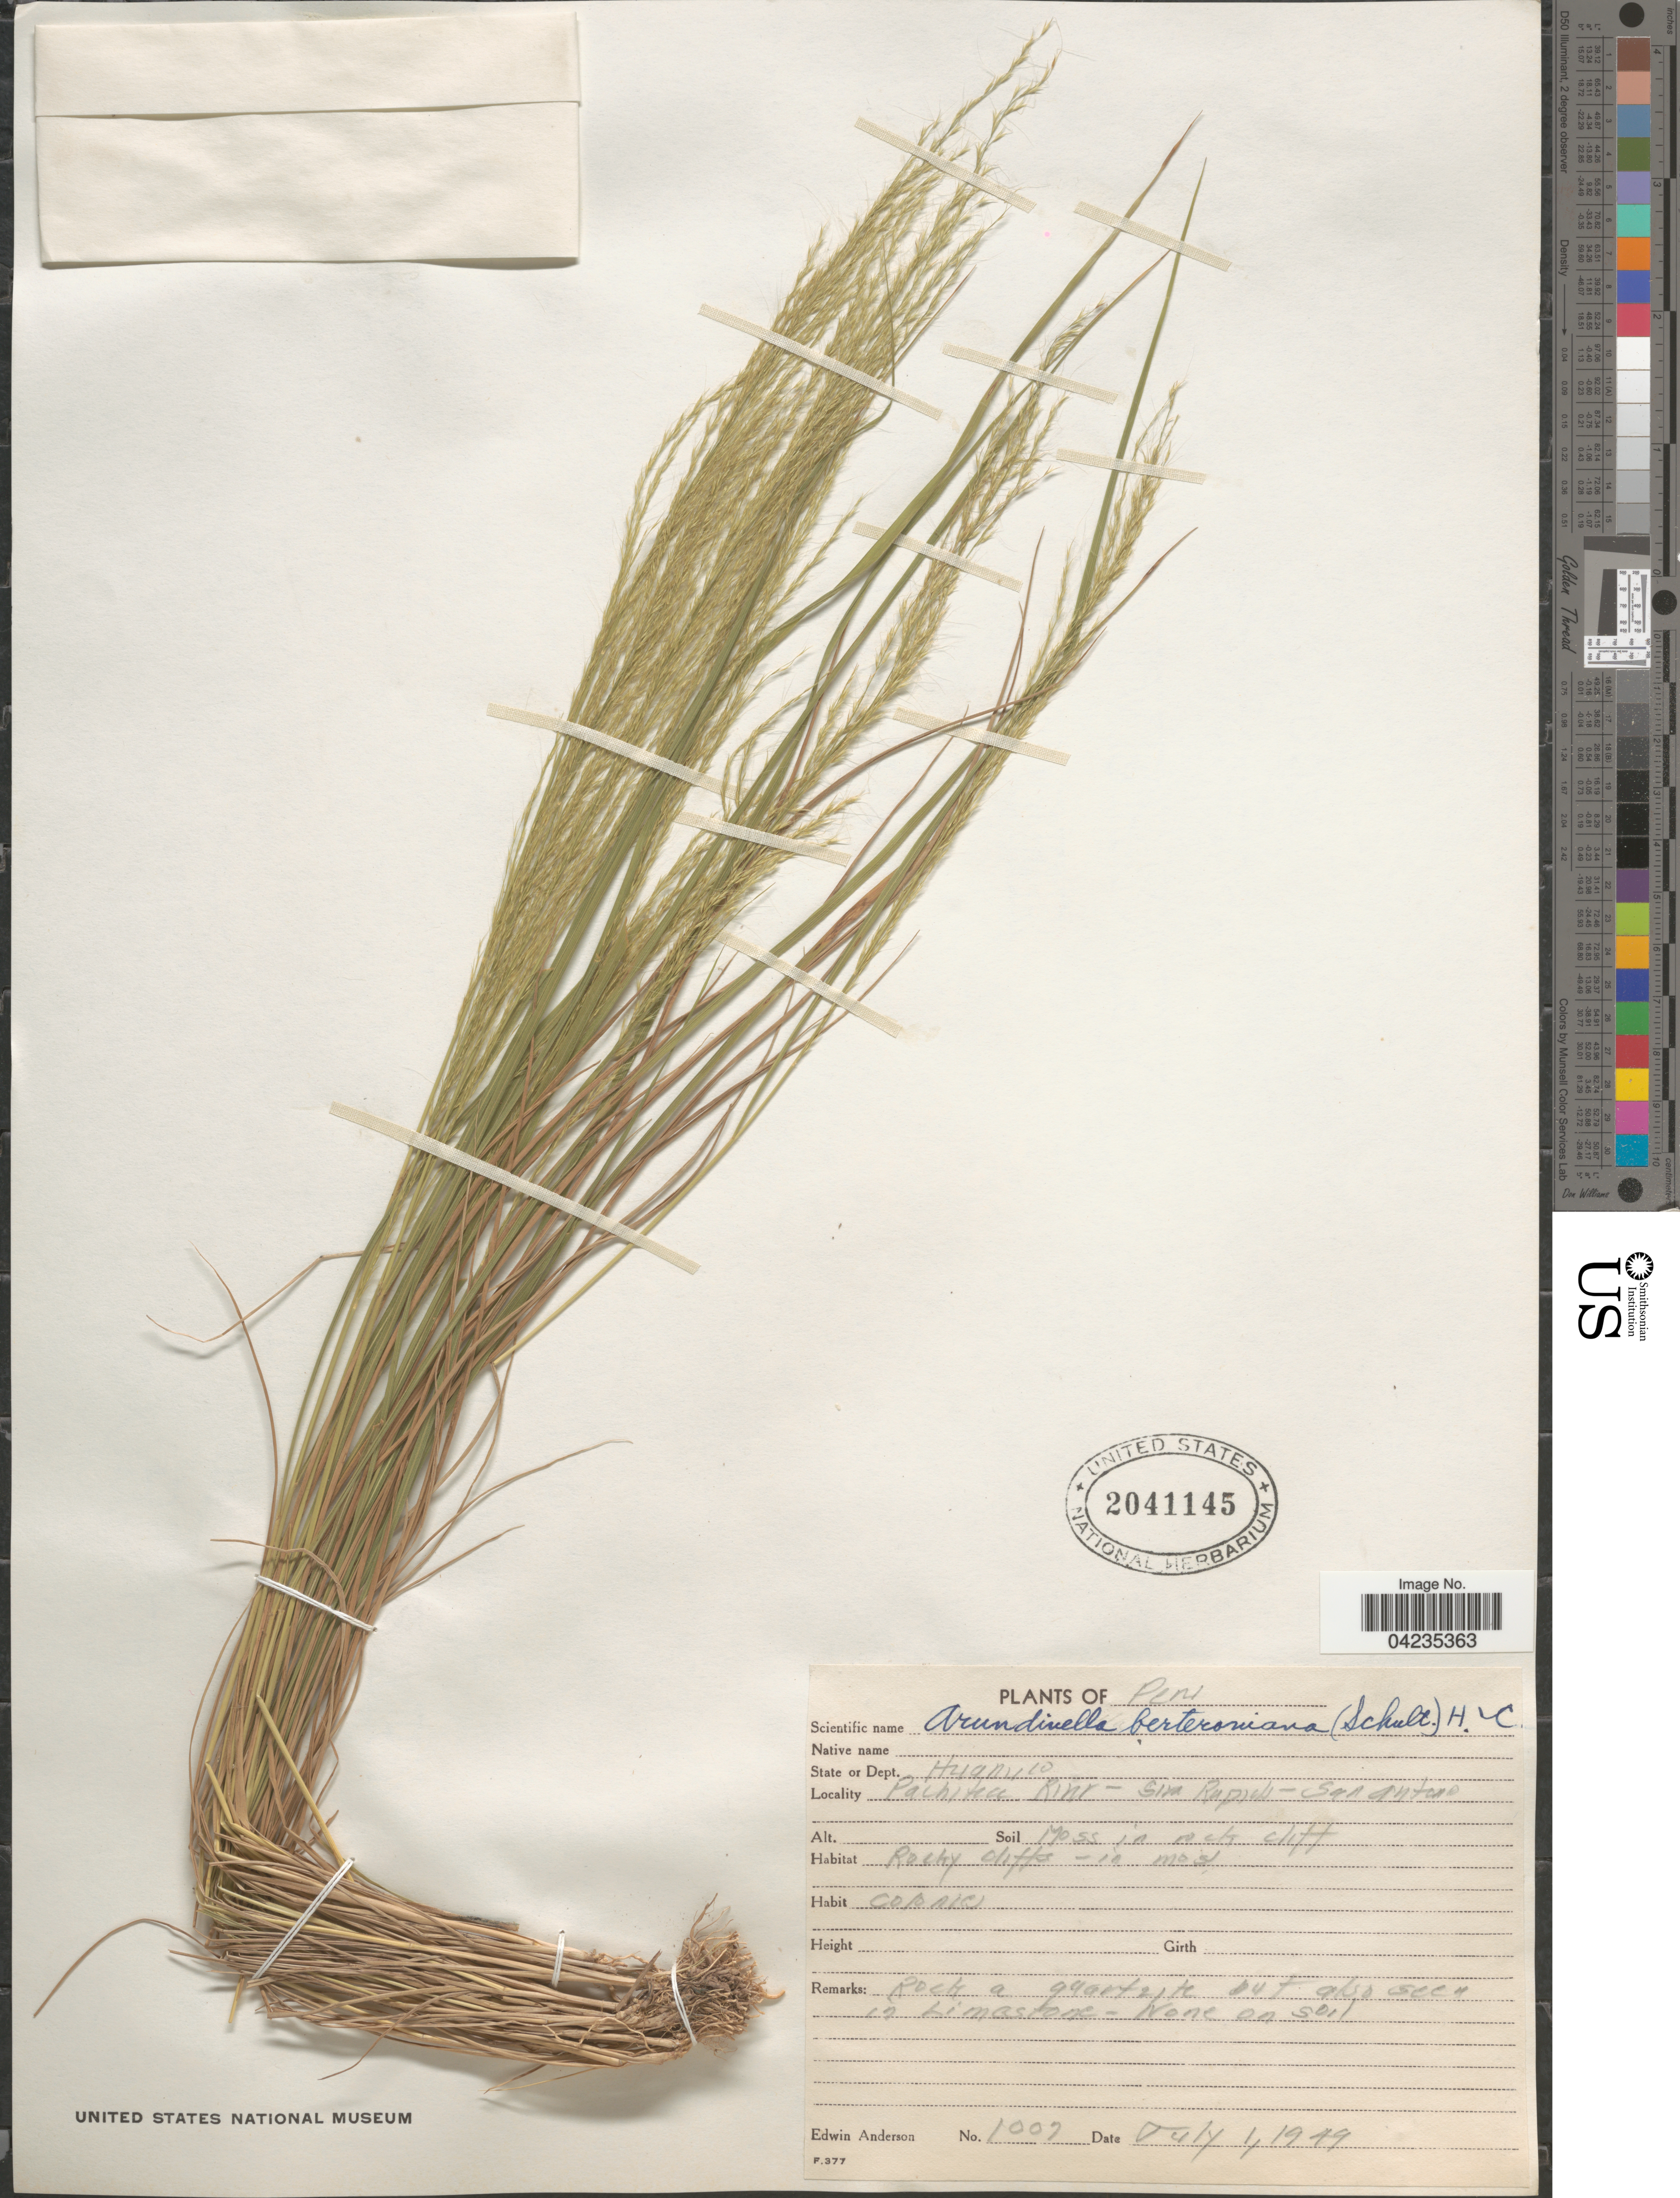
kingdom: Plantae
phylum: Tracheophyta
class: Liliopsida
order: Poales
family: Poaceae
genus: Arundinella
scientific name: Arundinella berteroniana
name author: (Schult.) Hitchc. & Chase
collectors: E. Anderson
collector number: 1007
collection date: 1949-07-04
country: Peru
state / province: Huánuco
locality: State or Dept. Huanuco. Pachitea River - San Rafael - San Antonio.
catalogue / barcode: US 2041145